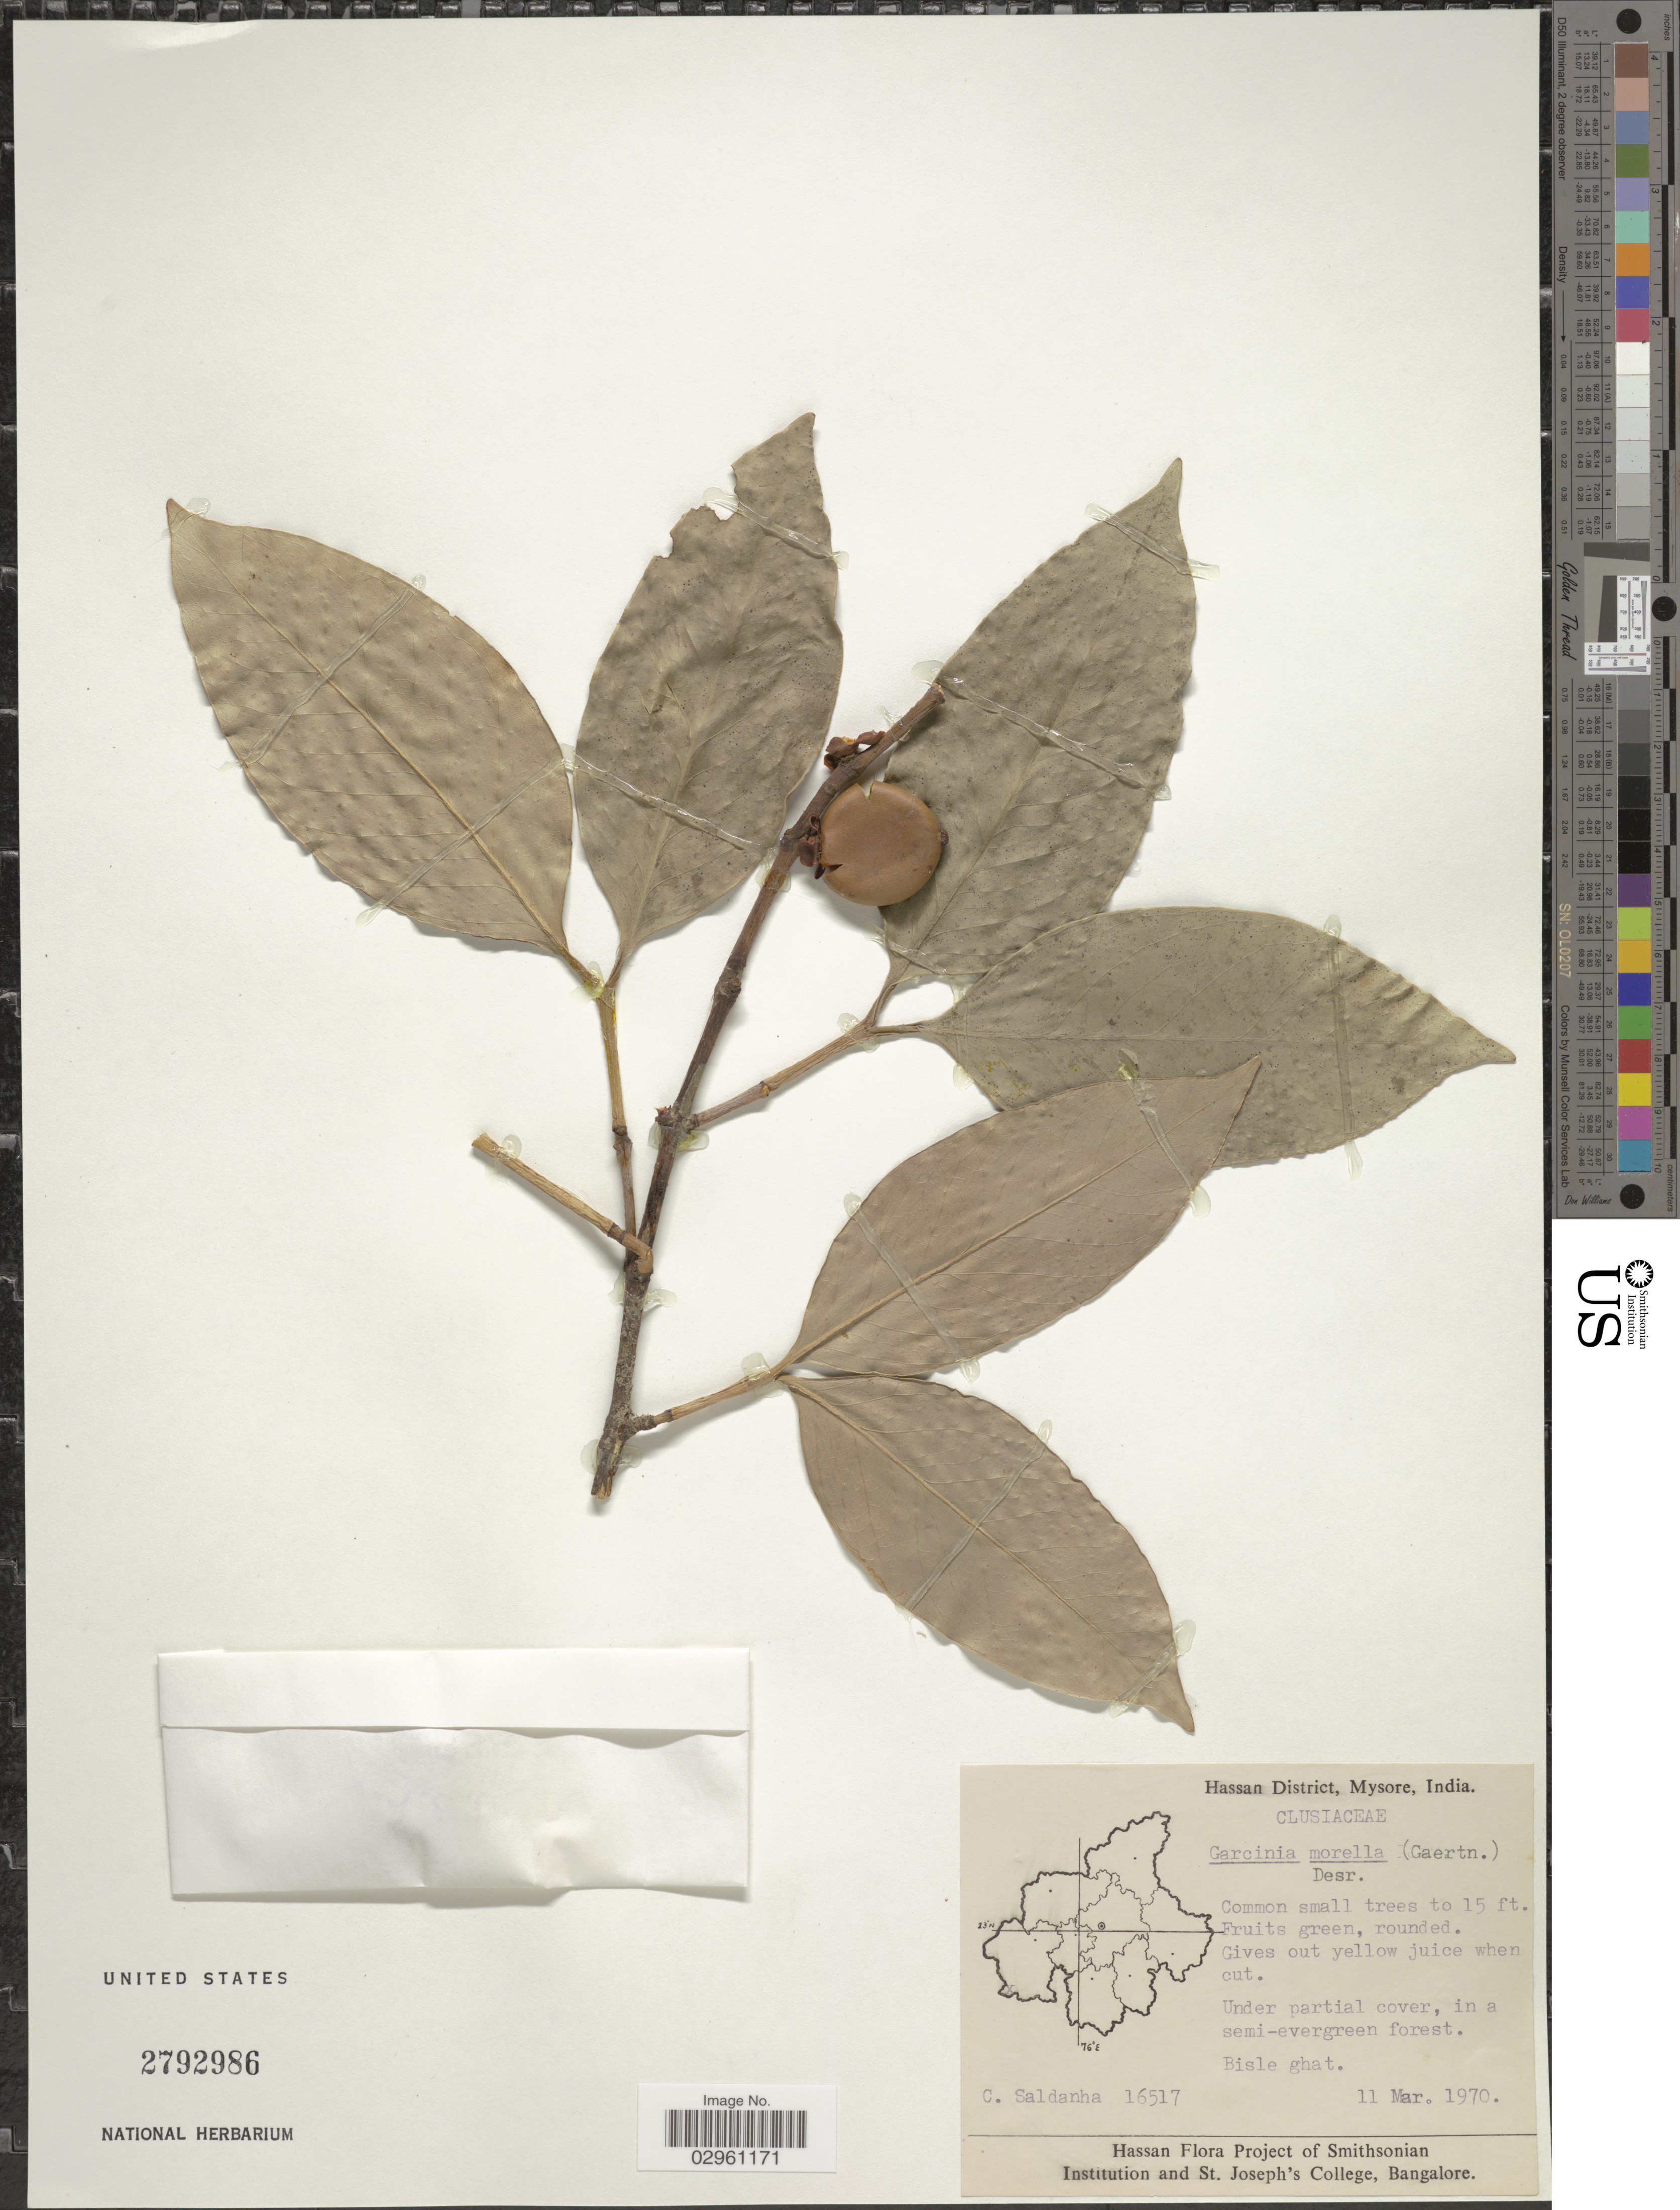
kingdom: Plantae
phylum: Tracheophyta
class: Magnoliopsida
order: Malpighiales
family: Clusiaceae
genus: Garcinia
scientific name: Garcinia morella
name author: (Gaertn.) Desr.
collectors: C. Saldanha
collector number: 16517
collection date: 1970-03-11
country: India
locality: Hassan District, Mysore, India. Under partial cover, in a semi-evergreen forest. Bisle ghat.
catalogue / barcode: US 2792986